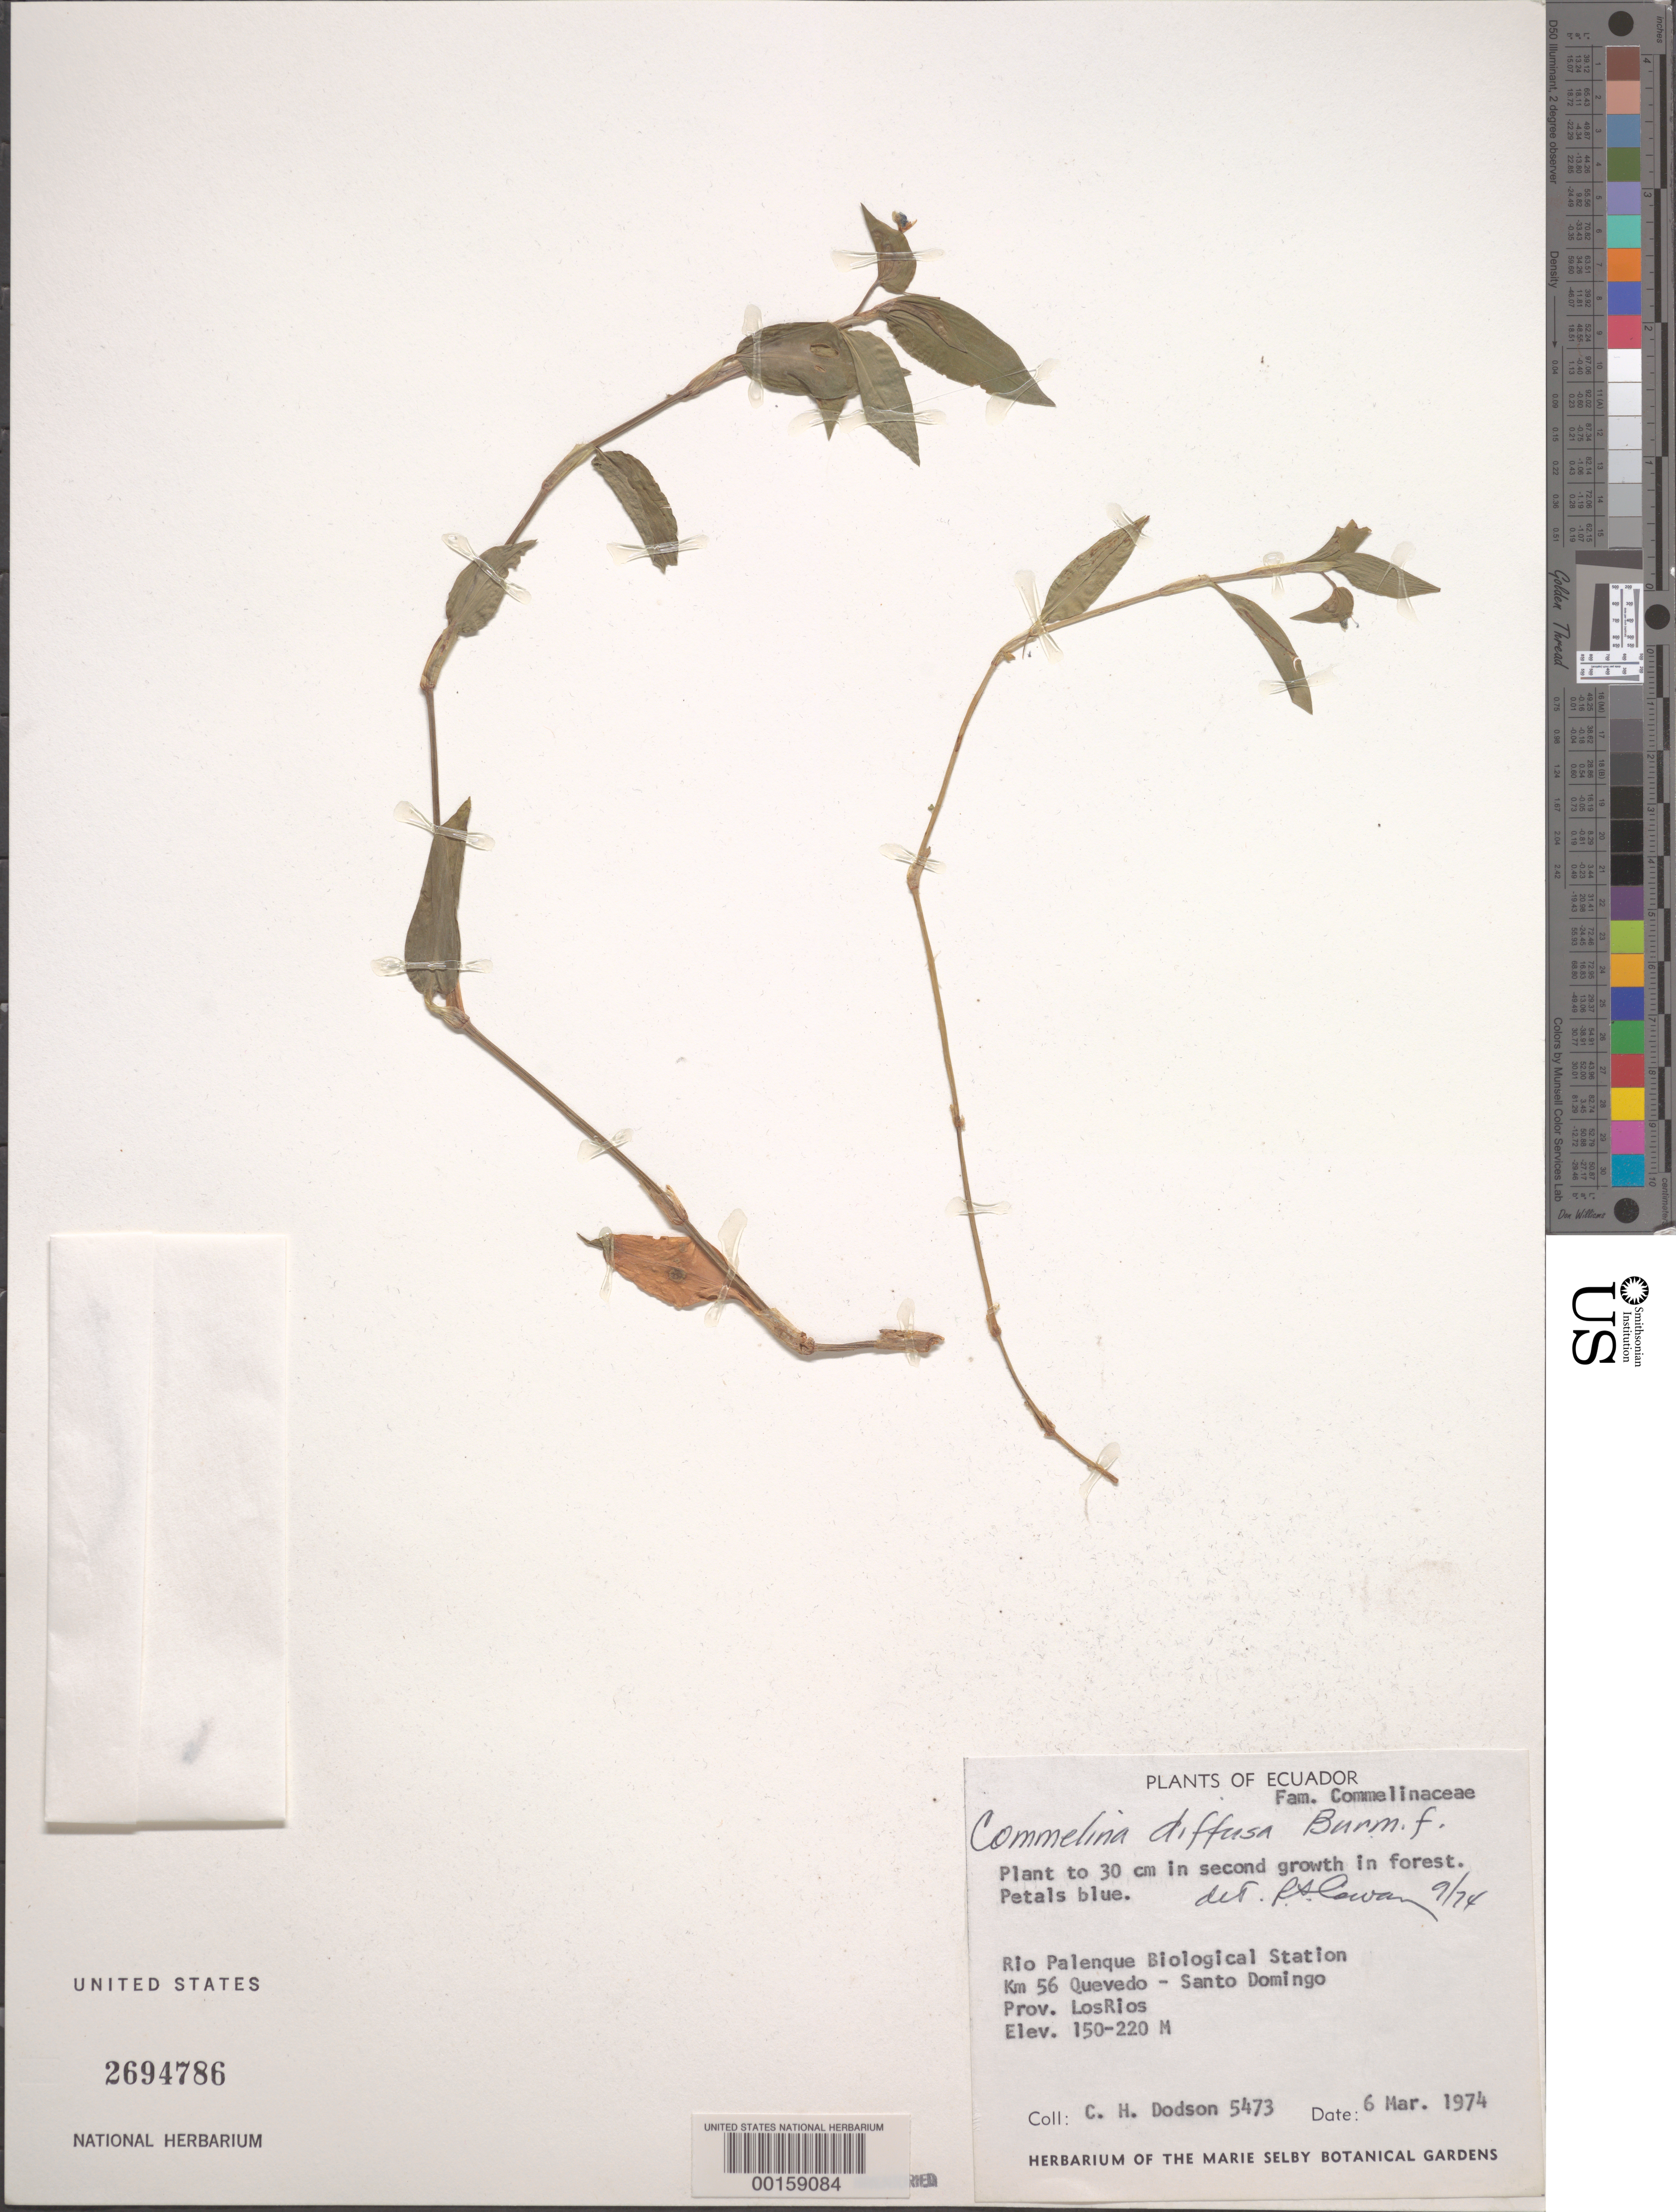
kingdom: Plantae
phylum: Tracheophyta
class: Liliopsida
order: Commelinales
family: Commelinaceae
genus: Commelina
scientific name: Commelina diffusa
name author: Burm. f.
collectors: C. H. Dodson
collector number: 5473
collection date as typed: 06 Mar 1974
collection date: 1974-03-06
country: Ecuador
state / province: Los Ríos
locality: Santa domingo; Rio palenque Biological station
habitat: Second growth forest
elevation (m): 150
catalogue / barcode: US 2694786